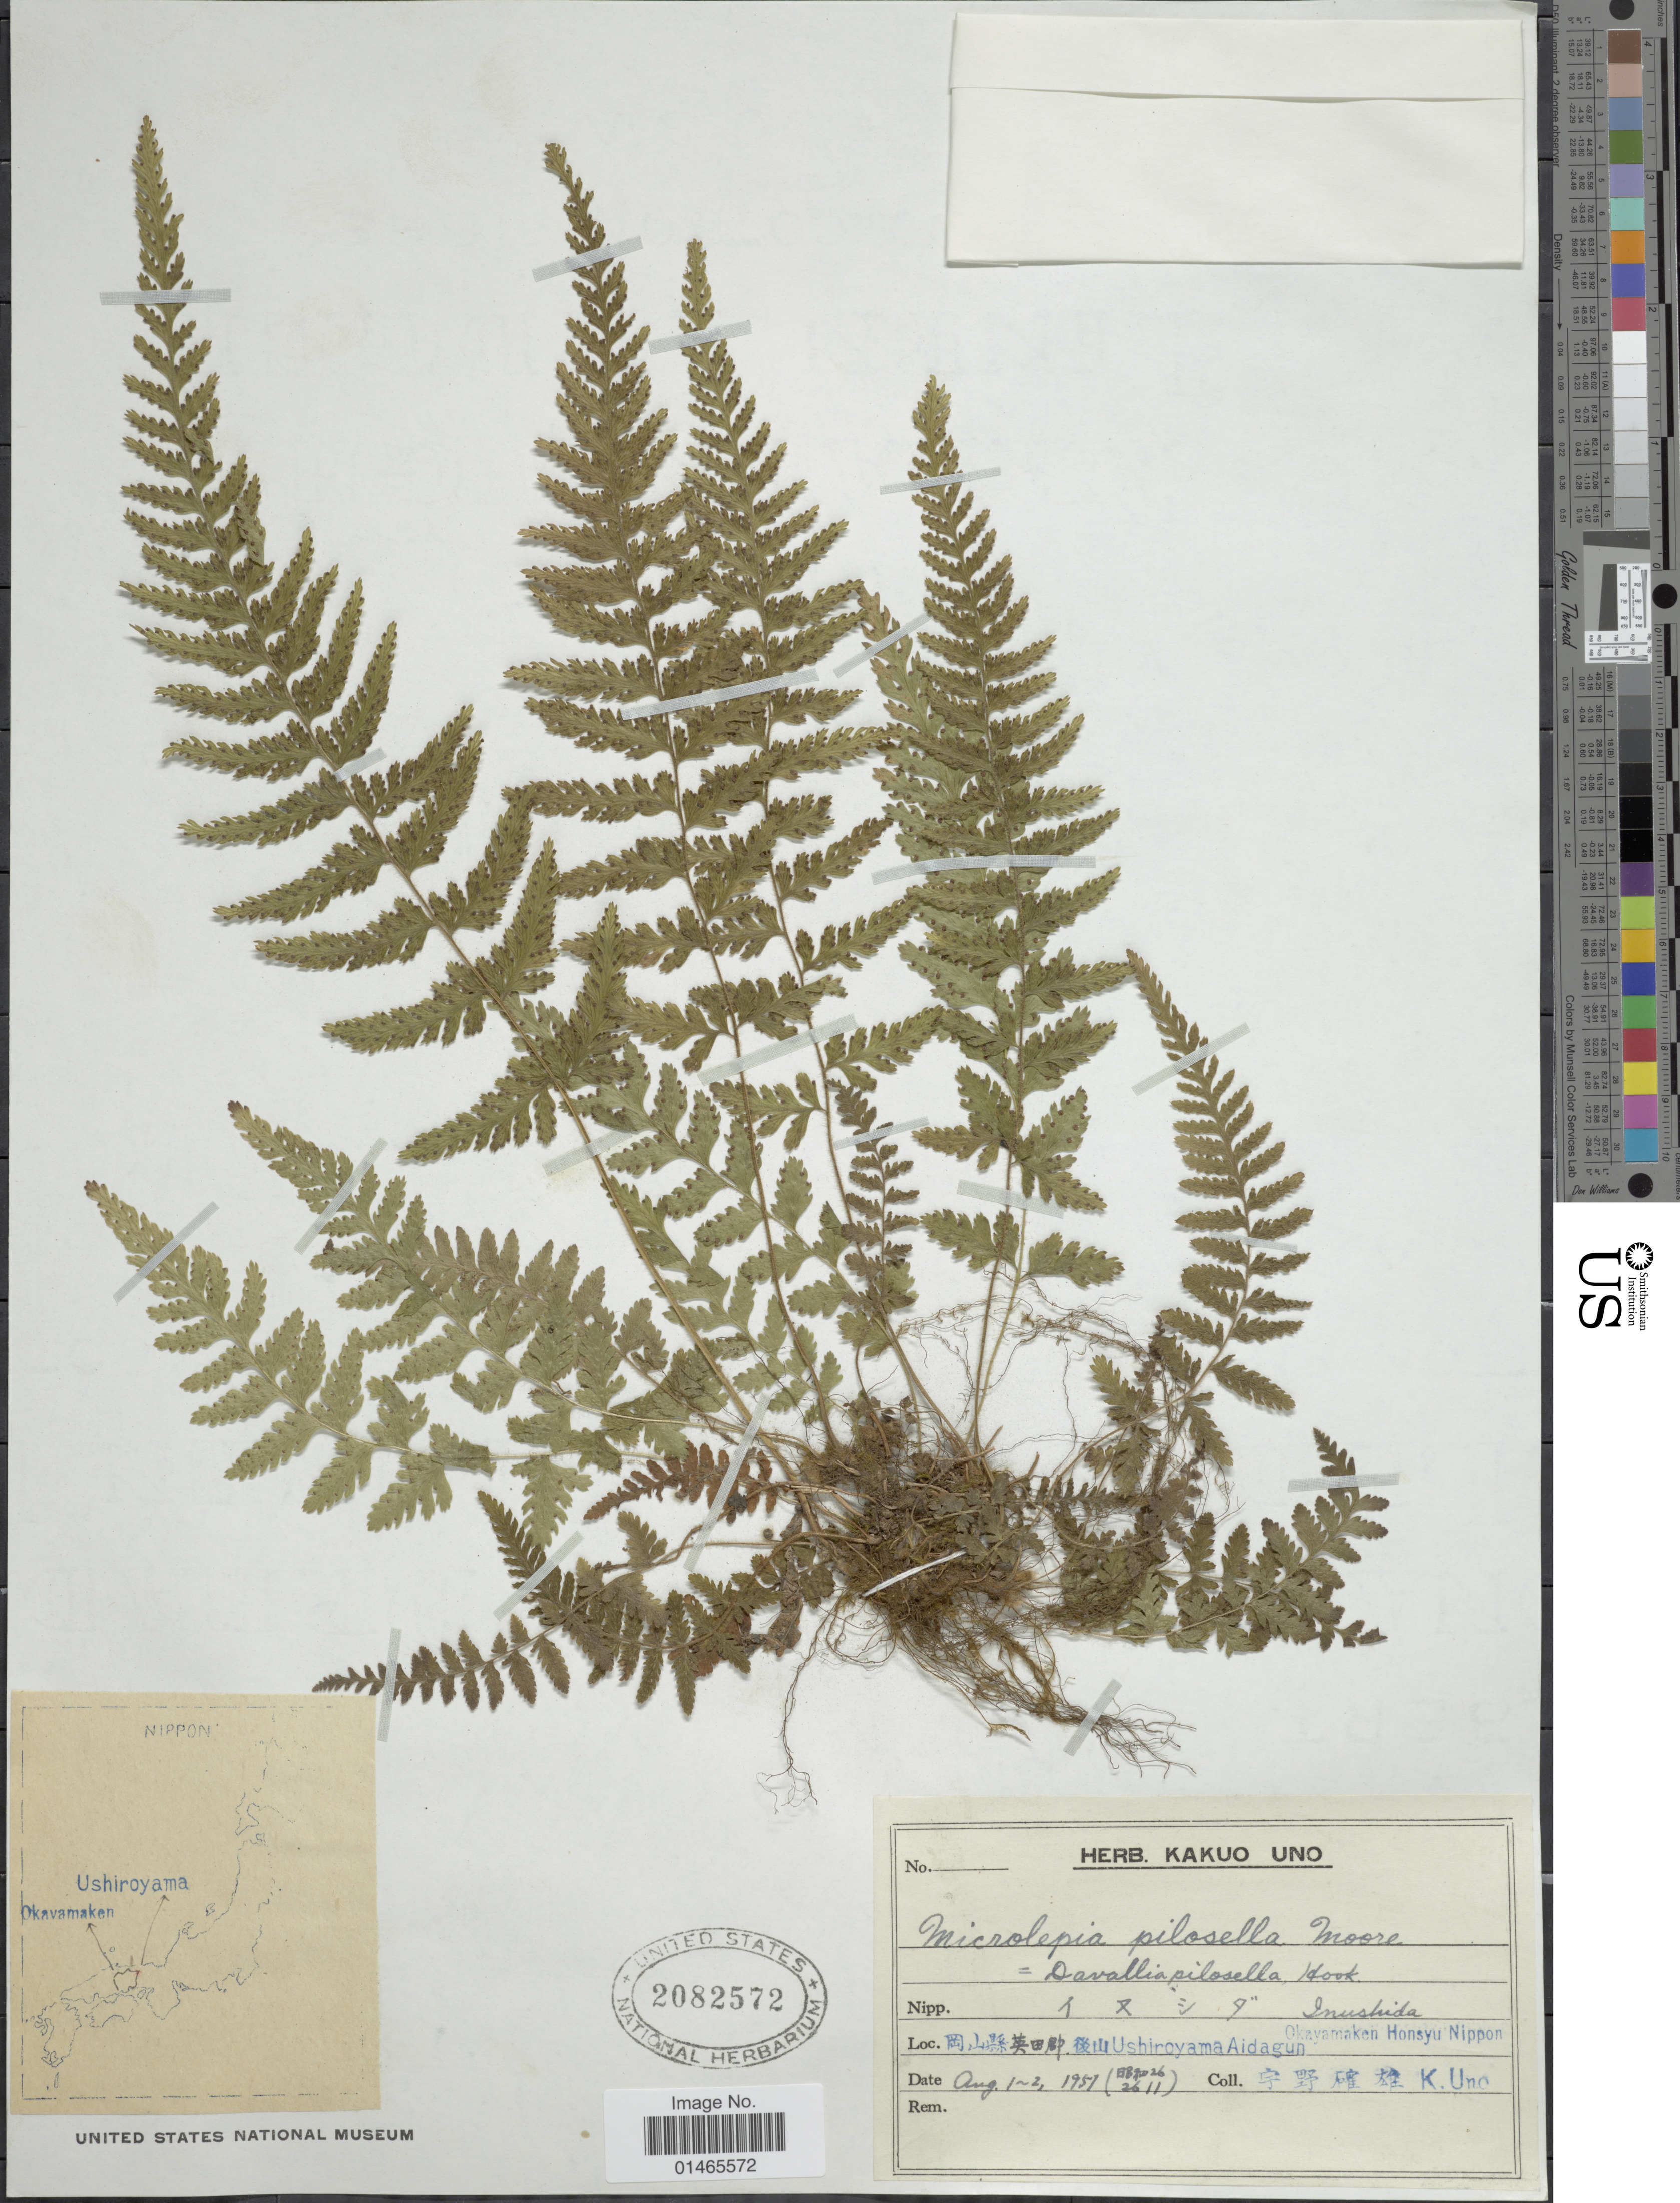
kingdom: Plantae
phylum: Tracheophyta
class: Polypodiopsida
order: Polypodiales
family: Dennstaedtiaceae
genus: Microlepia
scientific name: Microlepia pilosella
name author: (Hook.) T. Moore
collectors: K. Uno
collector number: !2611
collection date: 1951-08-01/1951-08-02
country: Japan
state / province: Okayama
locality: Ushiroyama Aidagun, Okayamaken Honsyu Nippon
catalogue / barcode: US 2082572